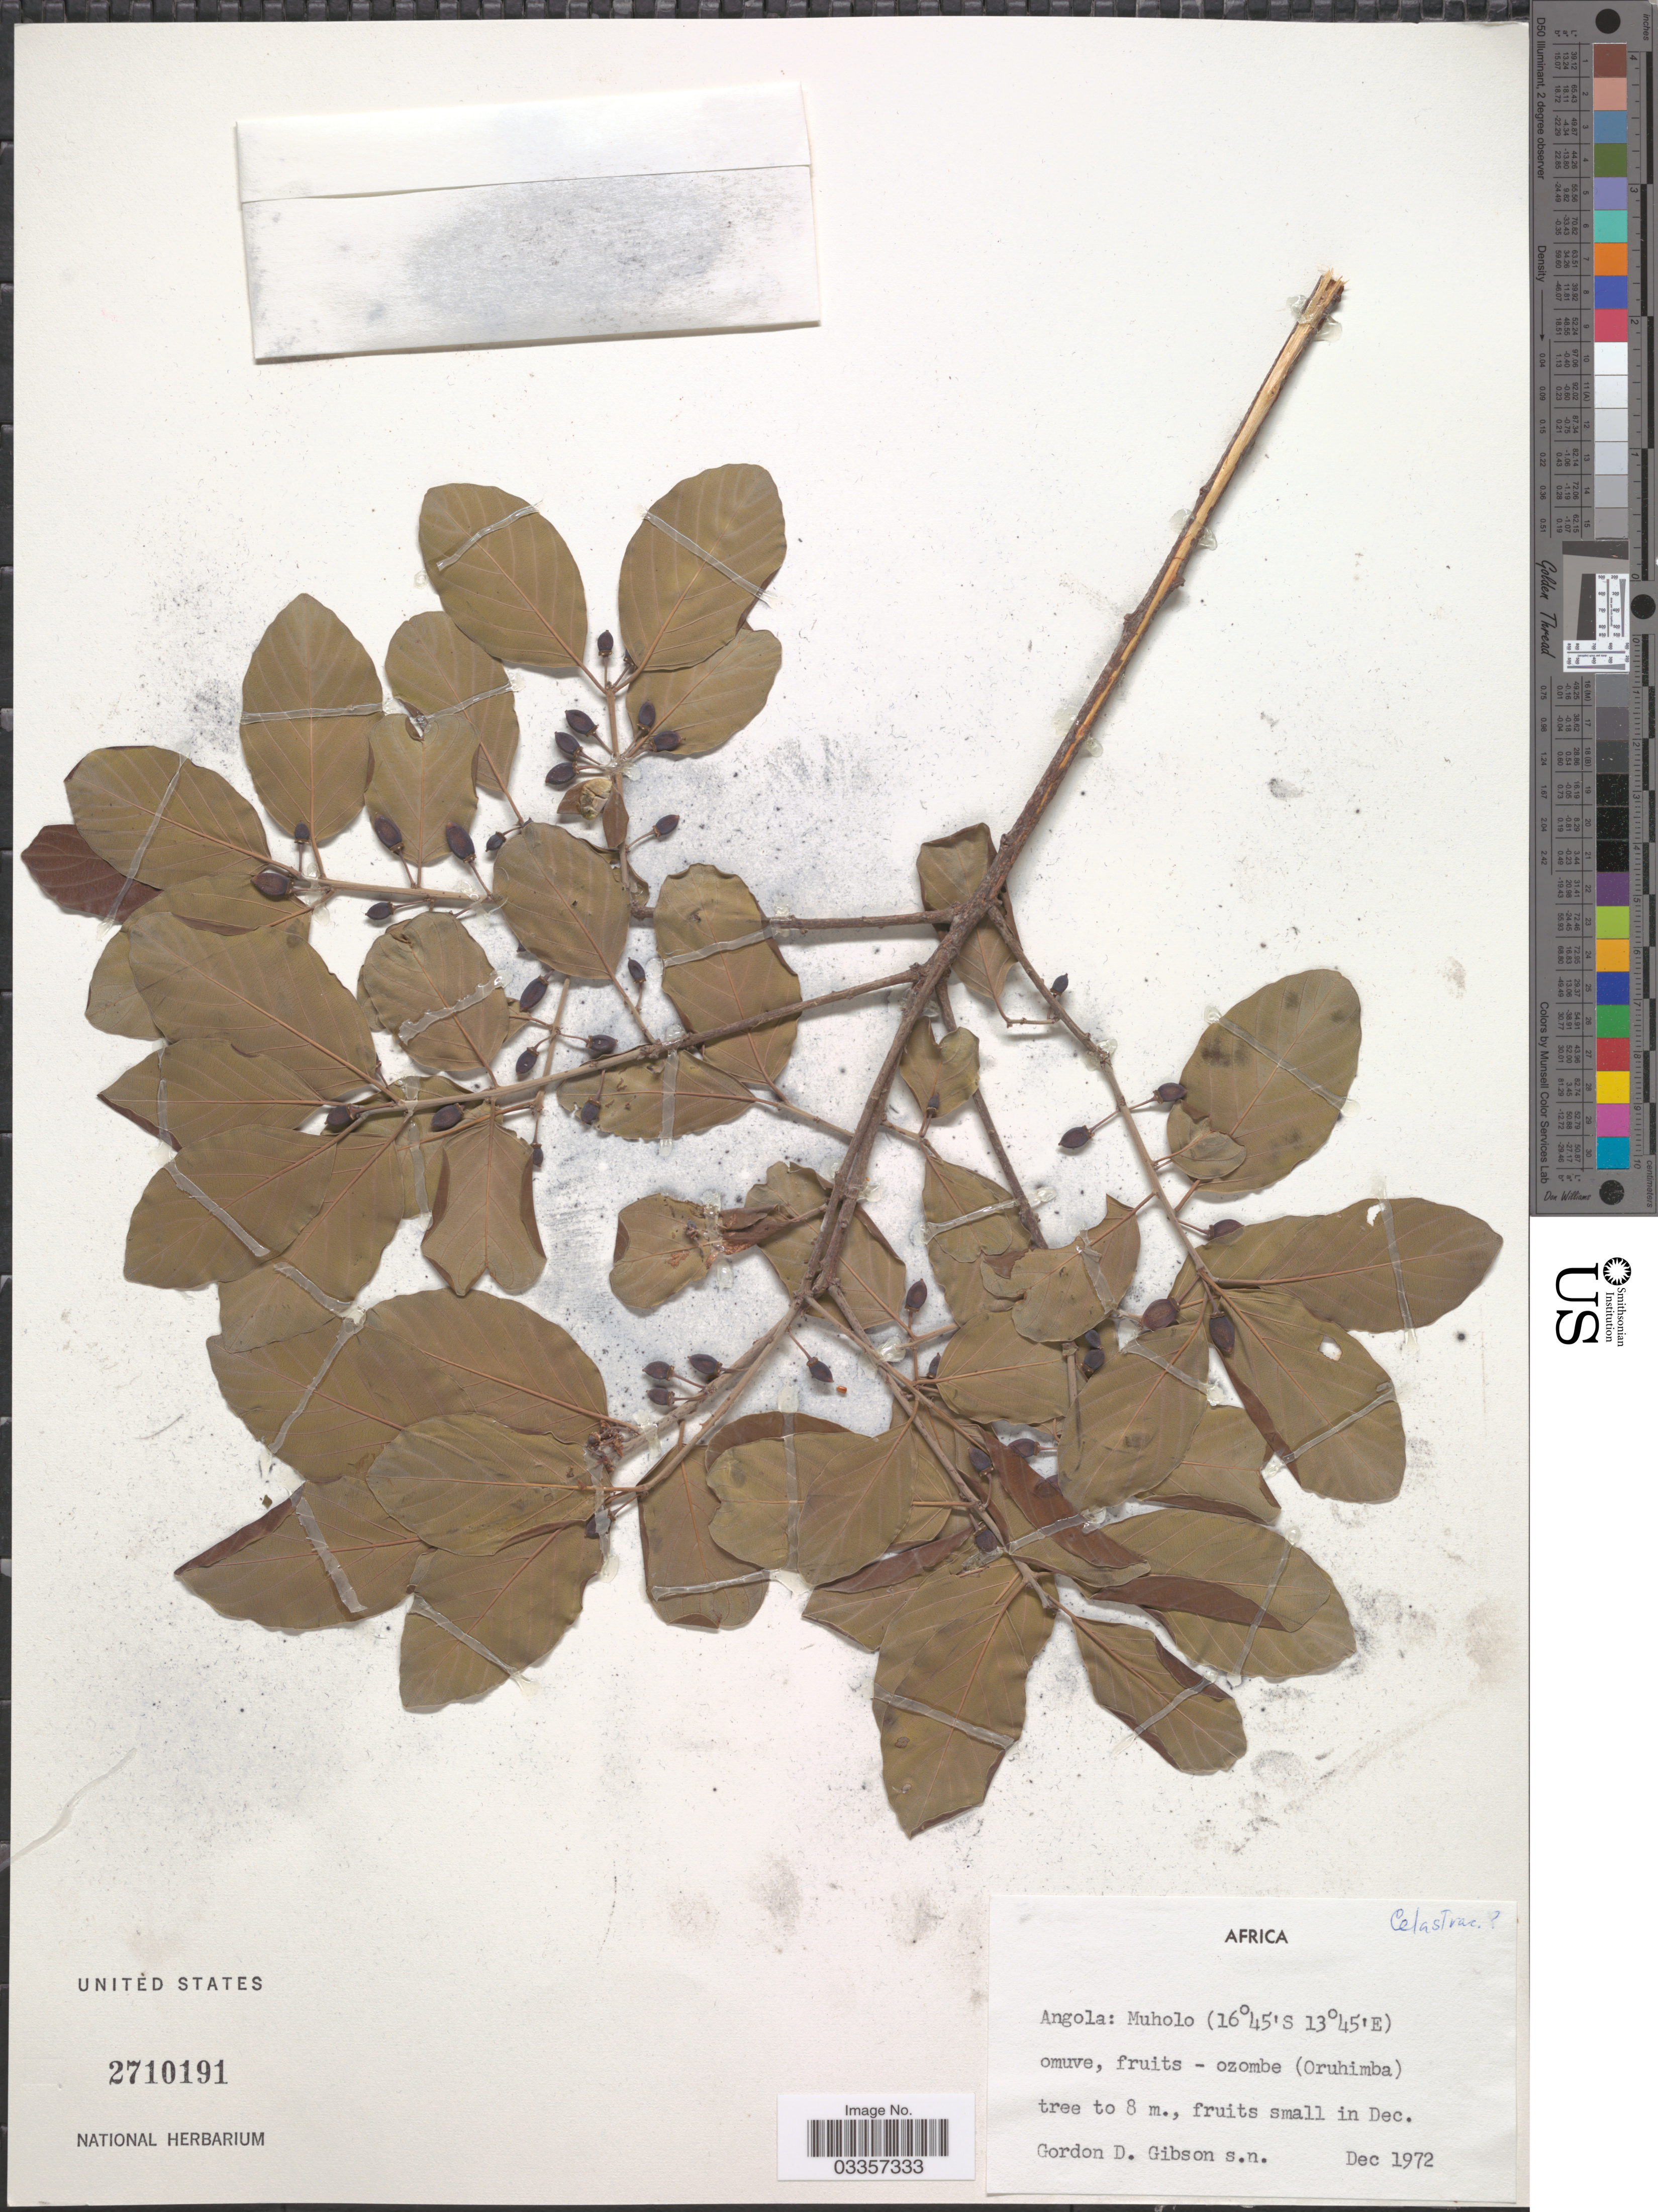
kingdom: Plantae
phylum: Tracheophyta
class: Magnoliopsida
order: Celastrales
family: Celastraceae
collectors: G. D. Gibson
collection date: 1972-12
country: Angola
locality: Muholo. Omuve [unsure placement], ozombe [unsure placement] (Oruhimba) [unsure placement].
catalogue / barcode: US 2710191